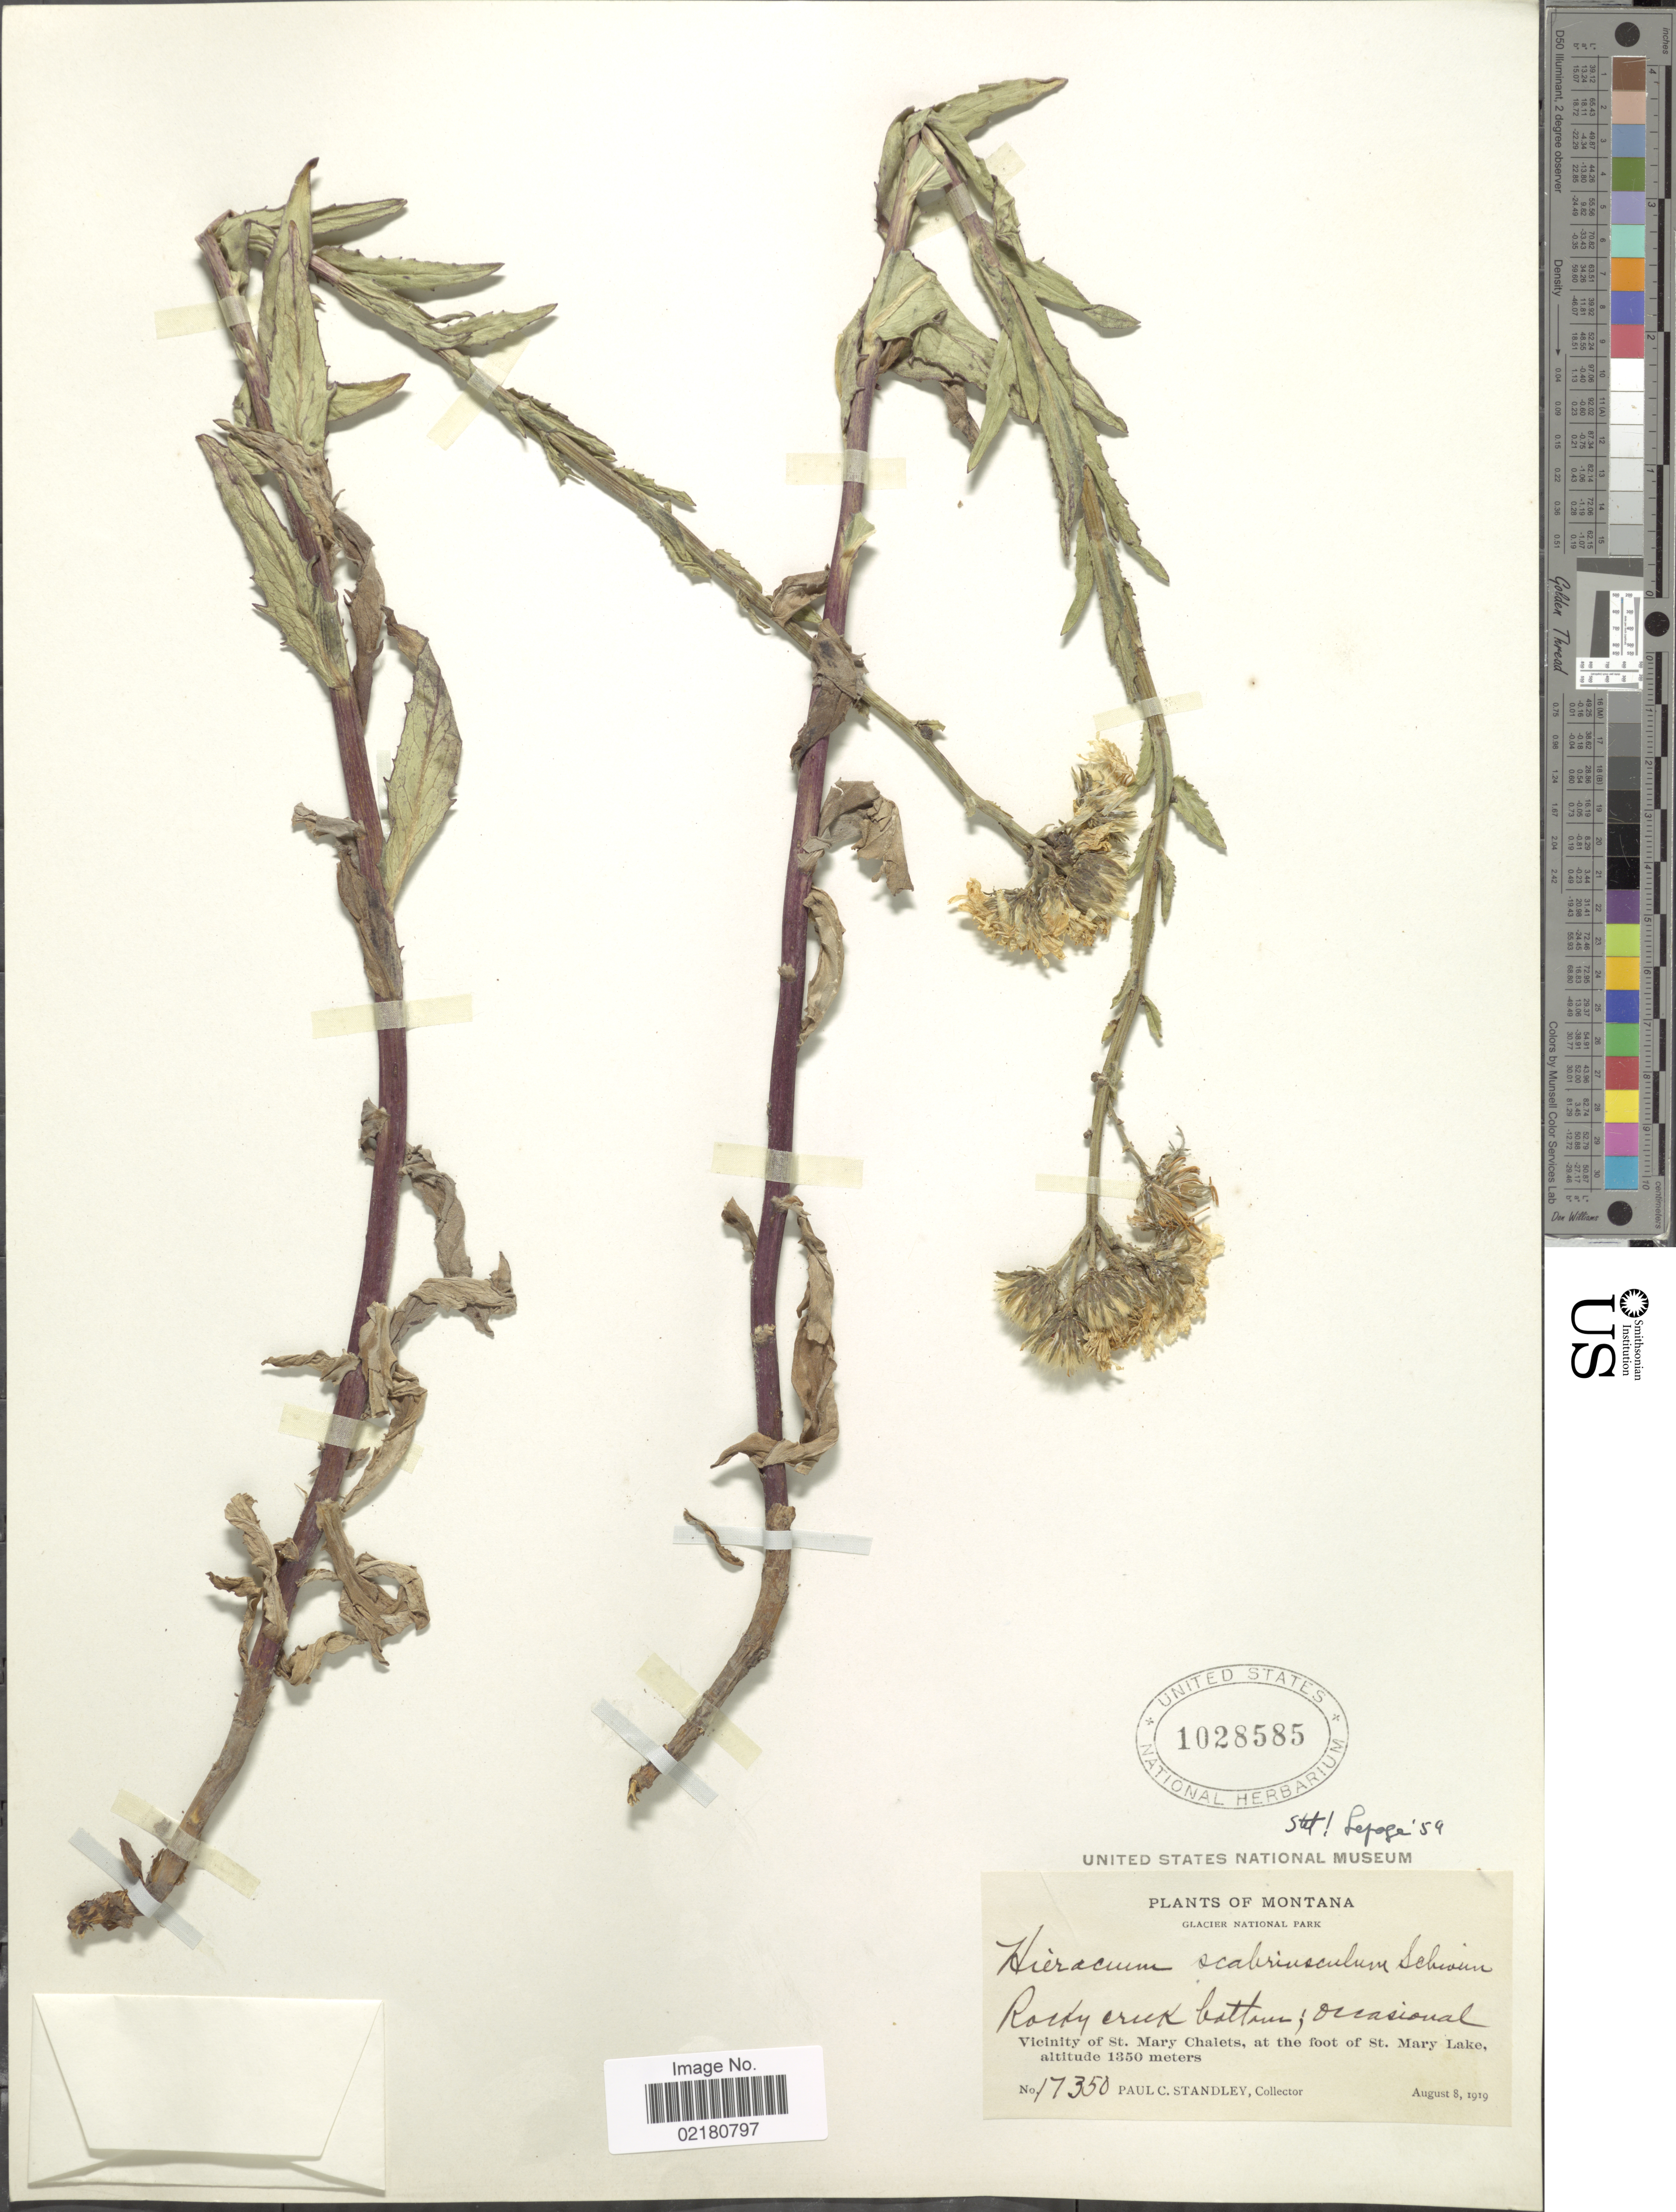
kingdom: Plantae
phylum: Tracheophyta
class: Magnoliopsida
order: Asterales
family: Asteraceae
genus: Hieracium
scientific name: Hieracium umbellatum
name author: L.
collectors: P. C. Standley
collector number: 17350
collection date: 1919-08-08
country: United States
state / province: Montana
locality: Montana, Glacier National park, Rocky creek bottom; occasional, Vicinity of St. Mary Chaiets, at the foot of St. Mary Lake.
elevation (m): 1350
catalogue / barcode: US 1028585